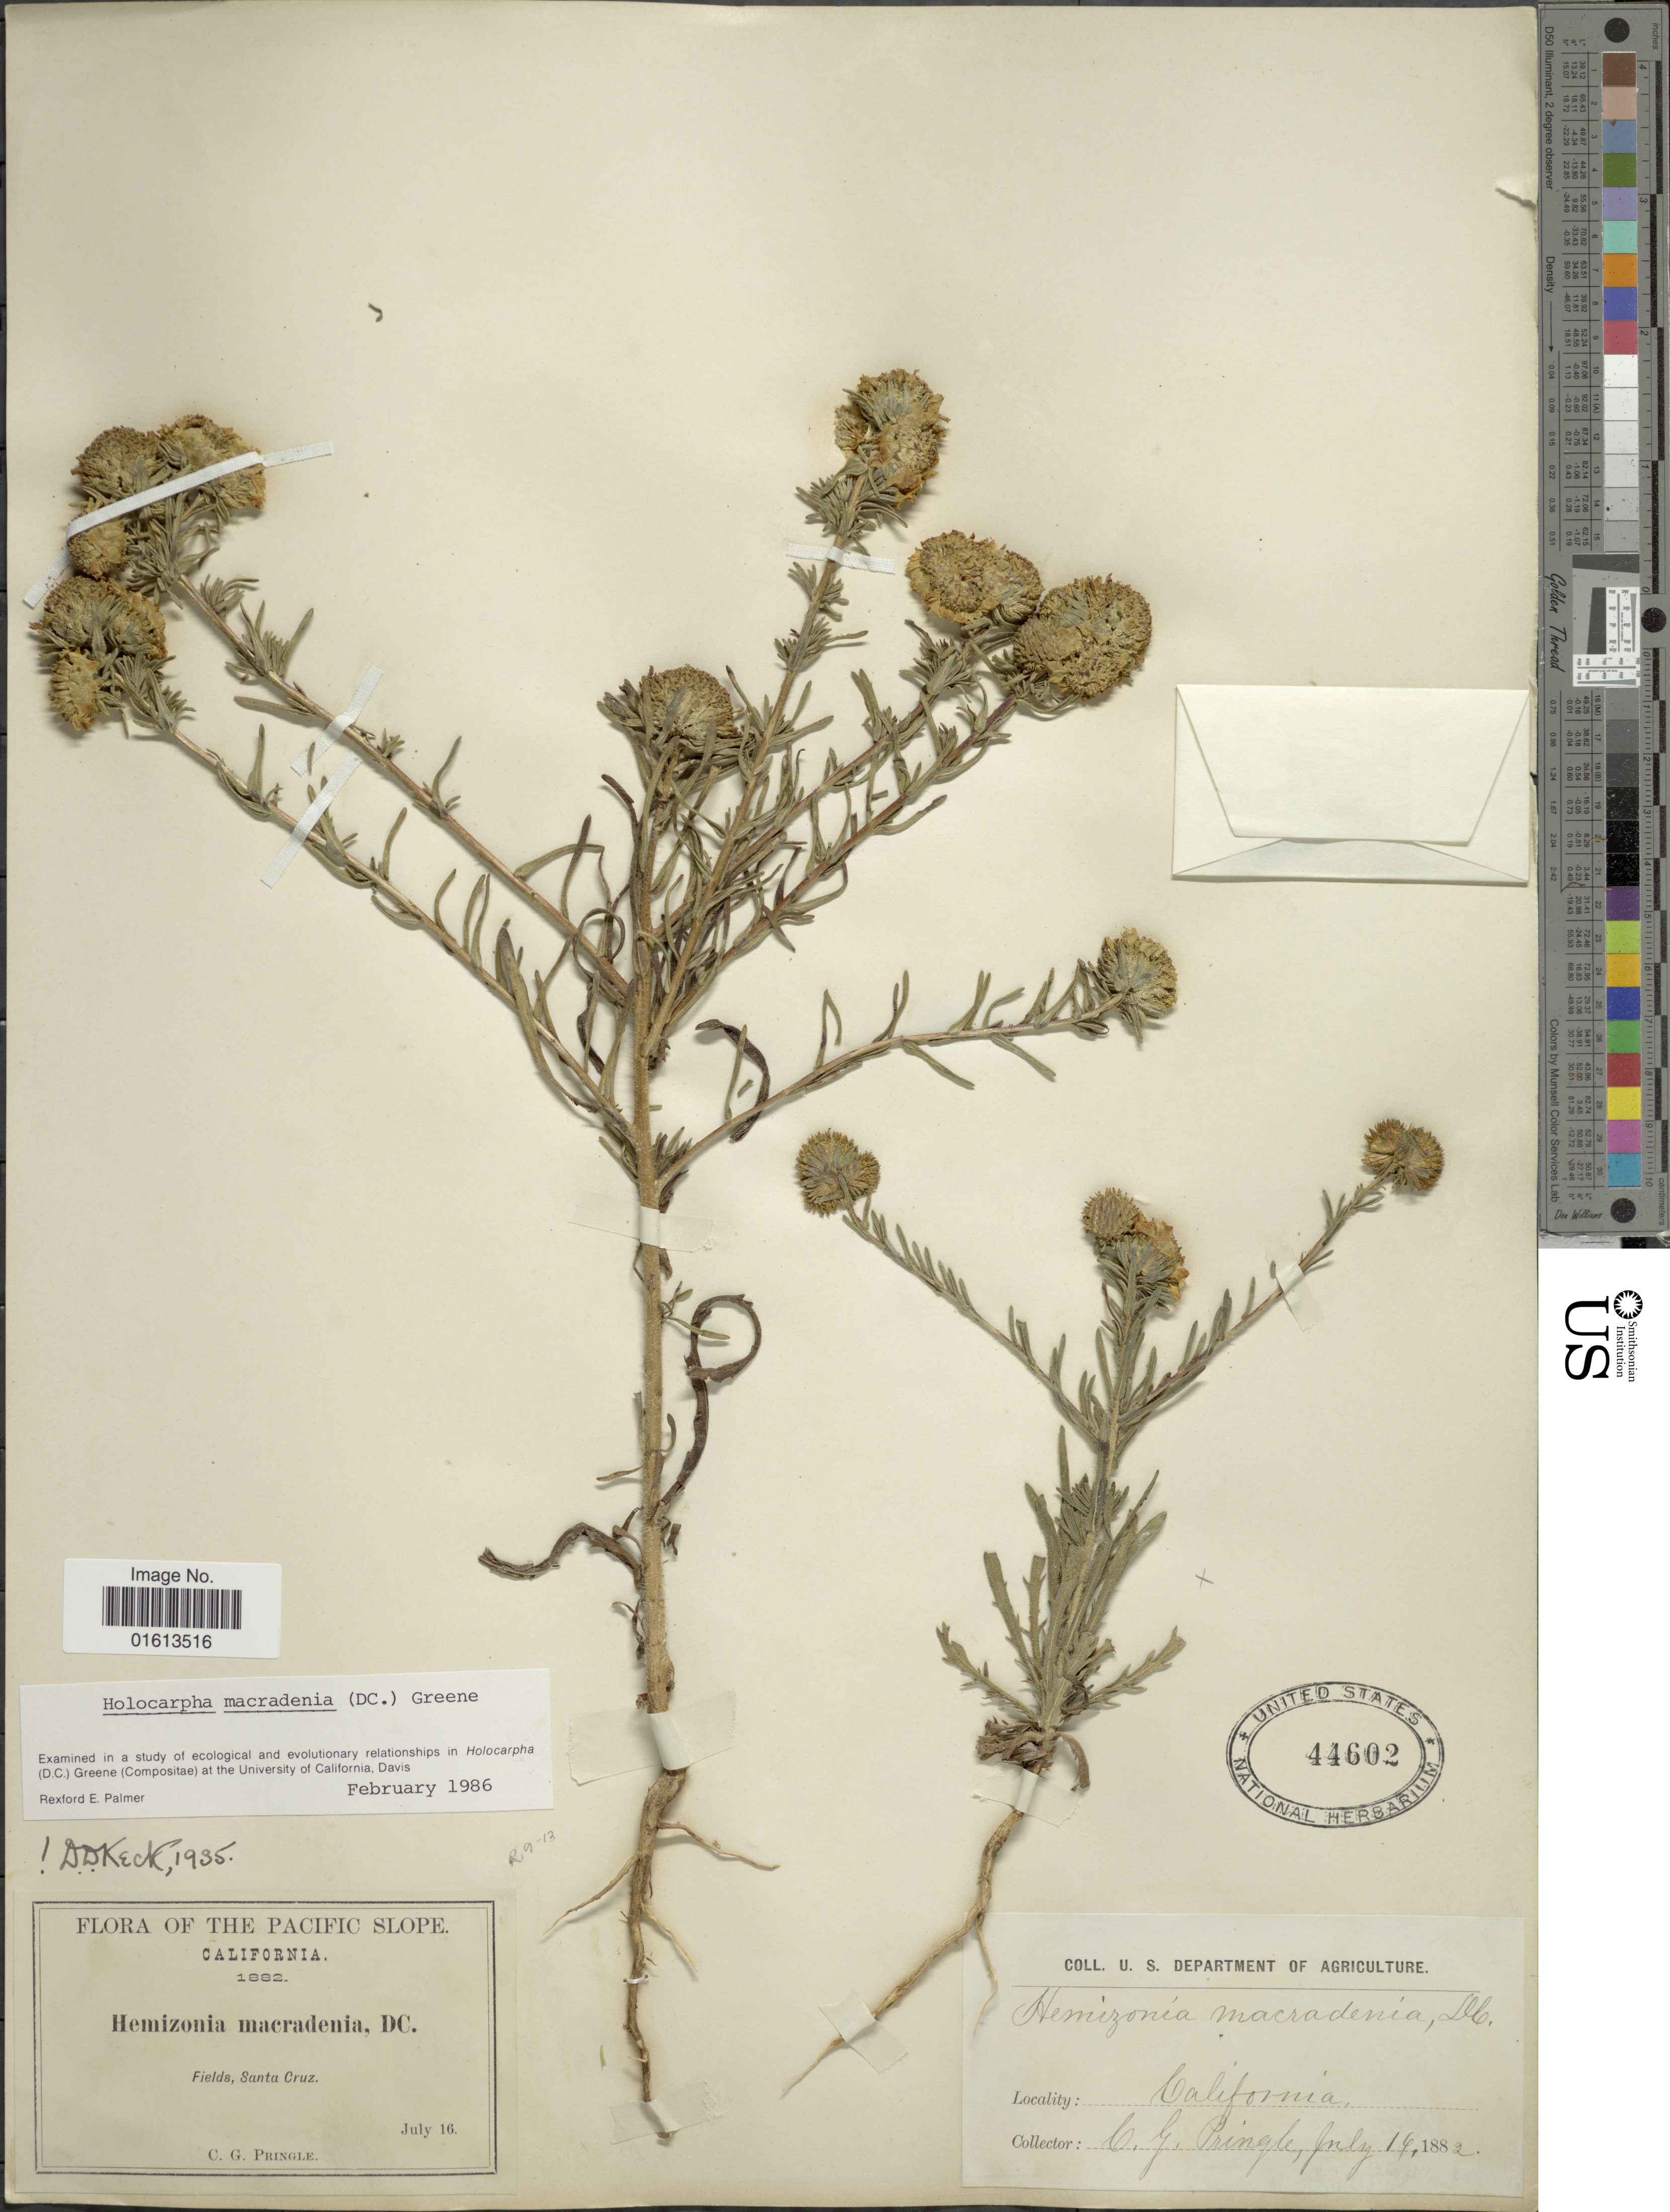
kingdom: Plantae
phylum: Tracheophyta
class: Magnoliopsida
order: Asterales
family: Asteraceae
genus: Holocarpha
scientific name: Holocarpha macradenia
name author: (DC.) Greene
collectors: C. G. Pringle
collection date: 1882-07-16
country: United States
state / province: California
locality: Pacific slope, Fields, Santa Cruz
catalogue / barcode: US 44602